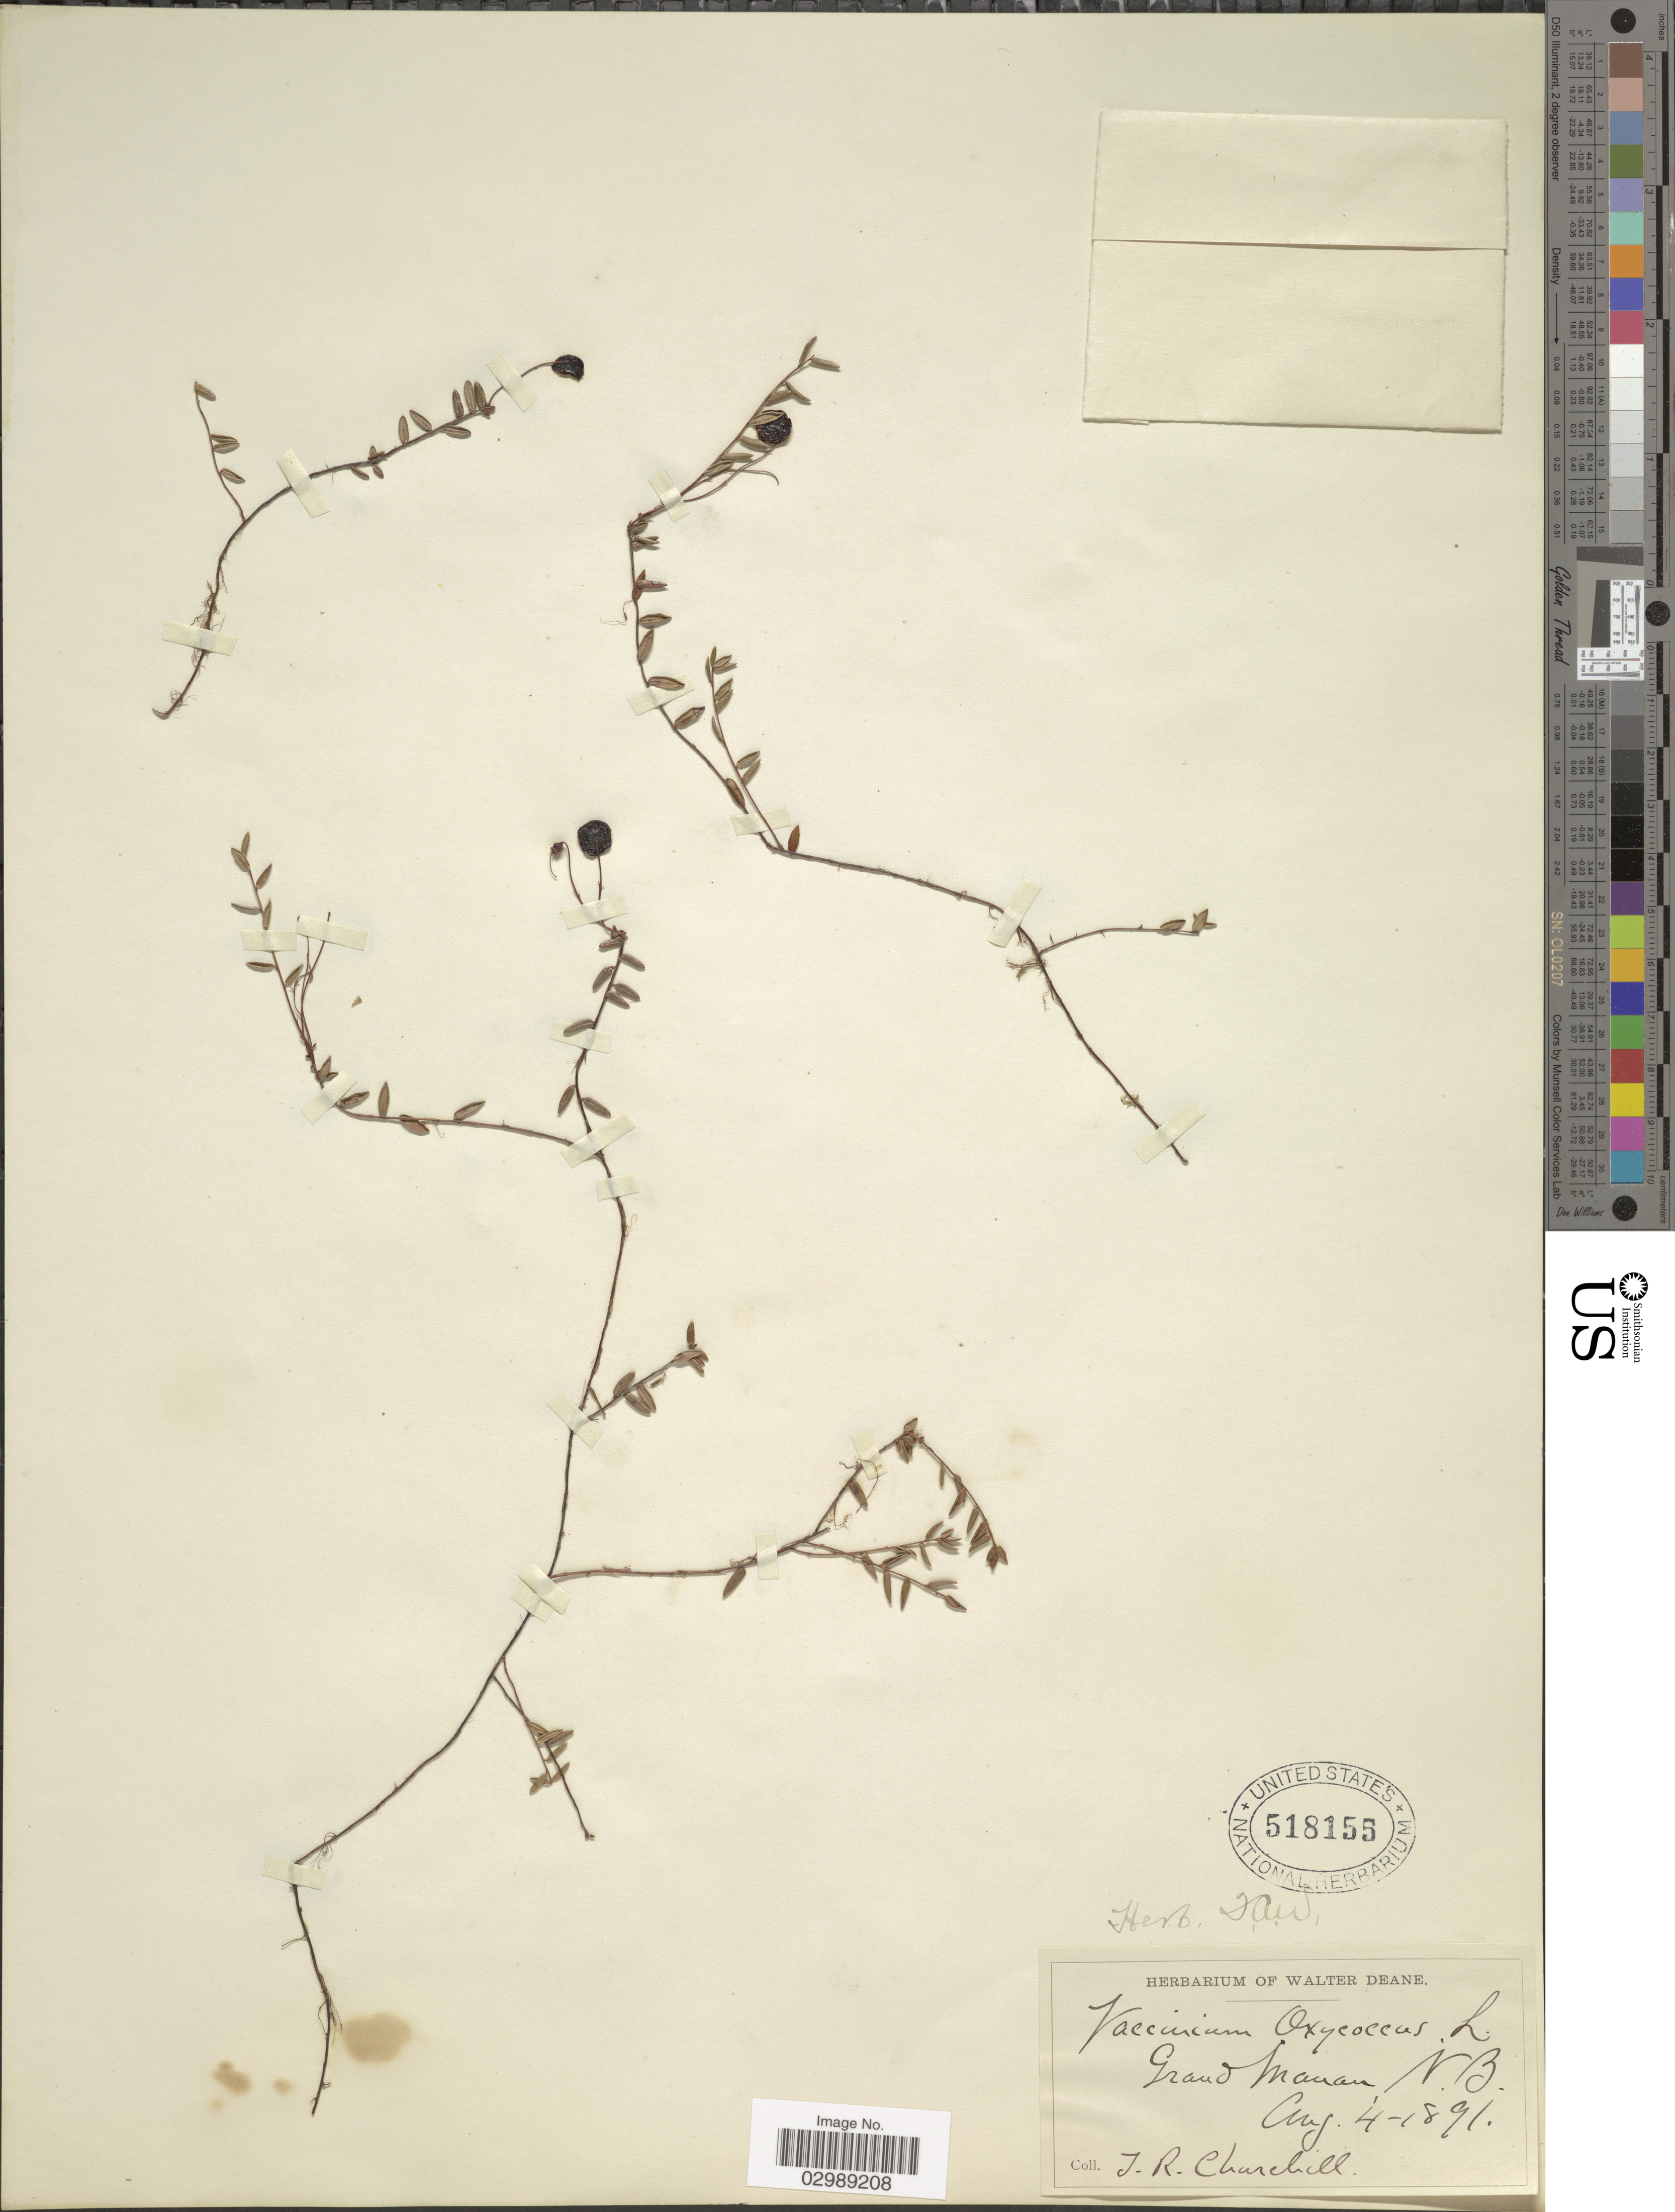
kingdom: Plantae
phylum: Tracheophyta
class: Magnoliopsida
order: Ericales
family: Ericaceae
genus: Vaccinium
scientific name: Vaccinium oxycoccos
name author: L.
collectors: J. Churchill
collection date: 1891-08-04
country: Canada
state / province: New Brunswick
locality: Grand Manan.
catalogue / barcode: US 518155